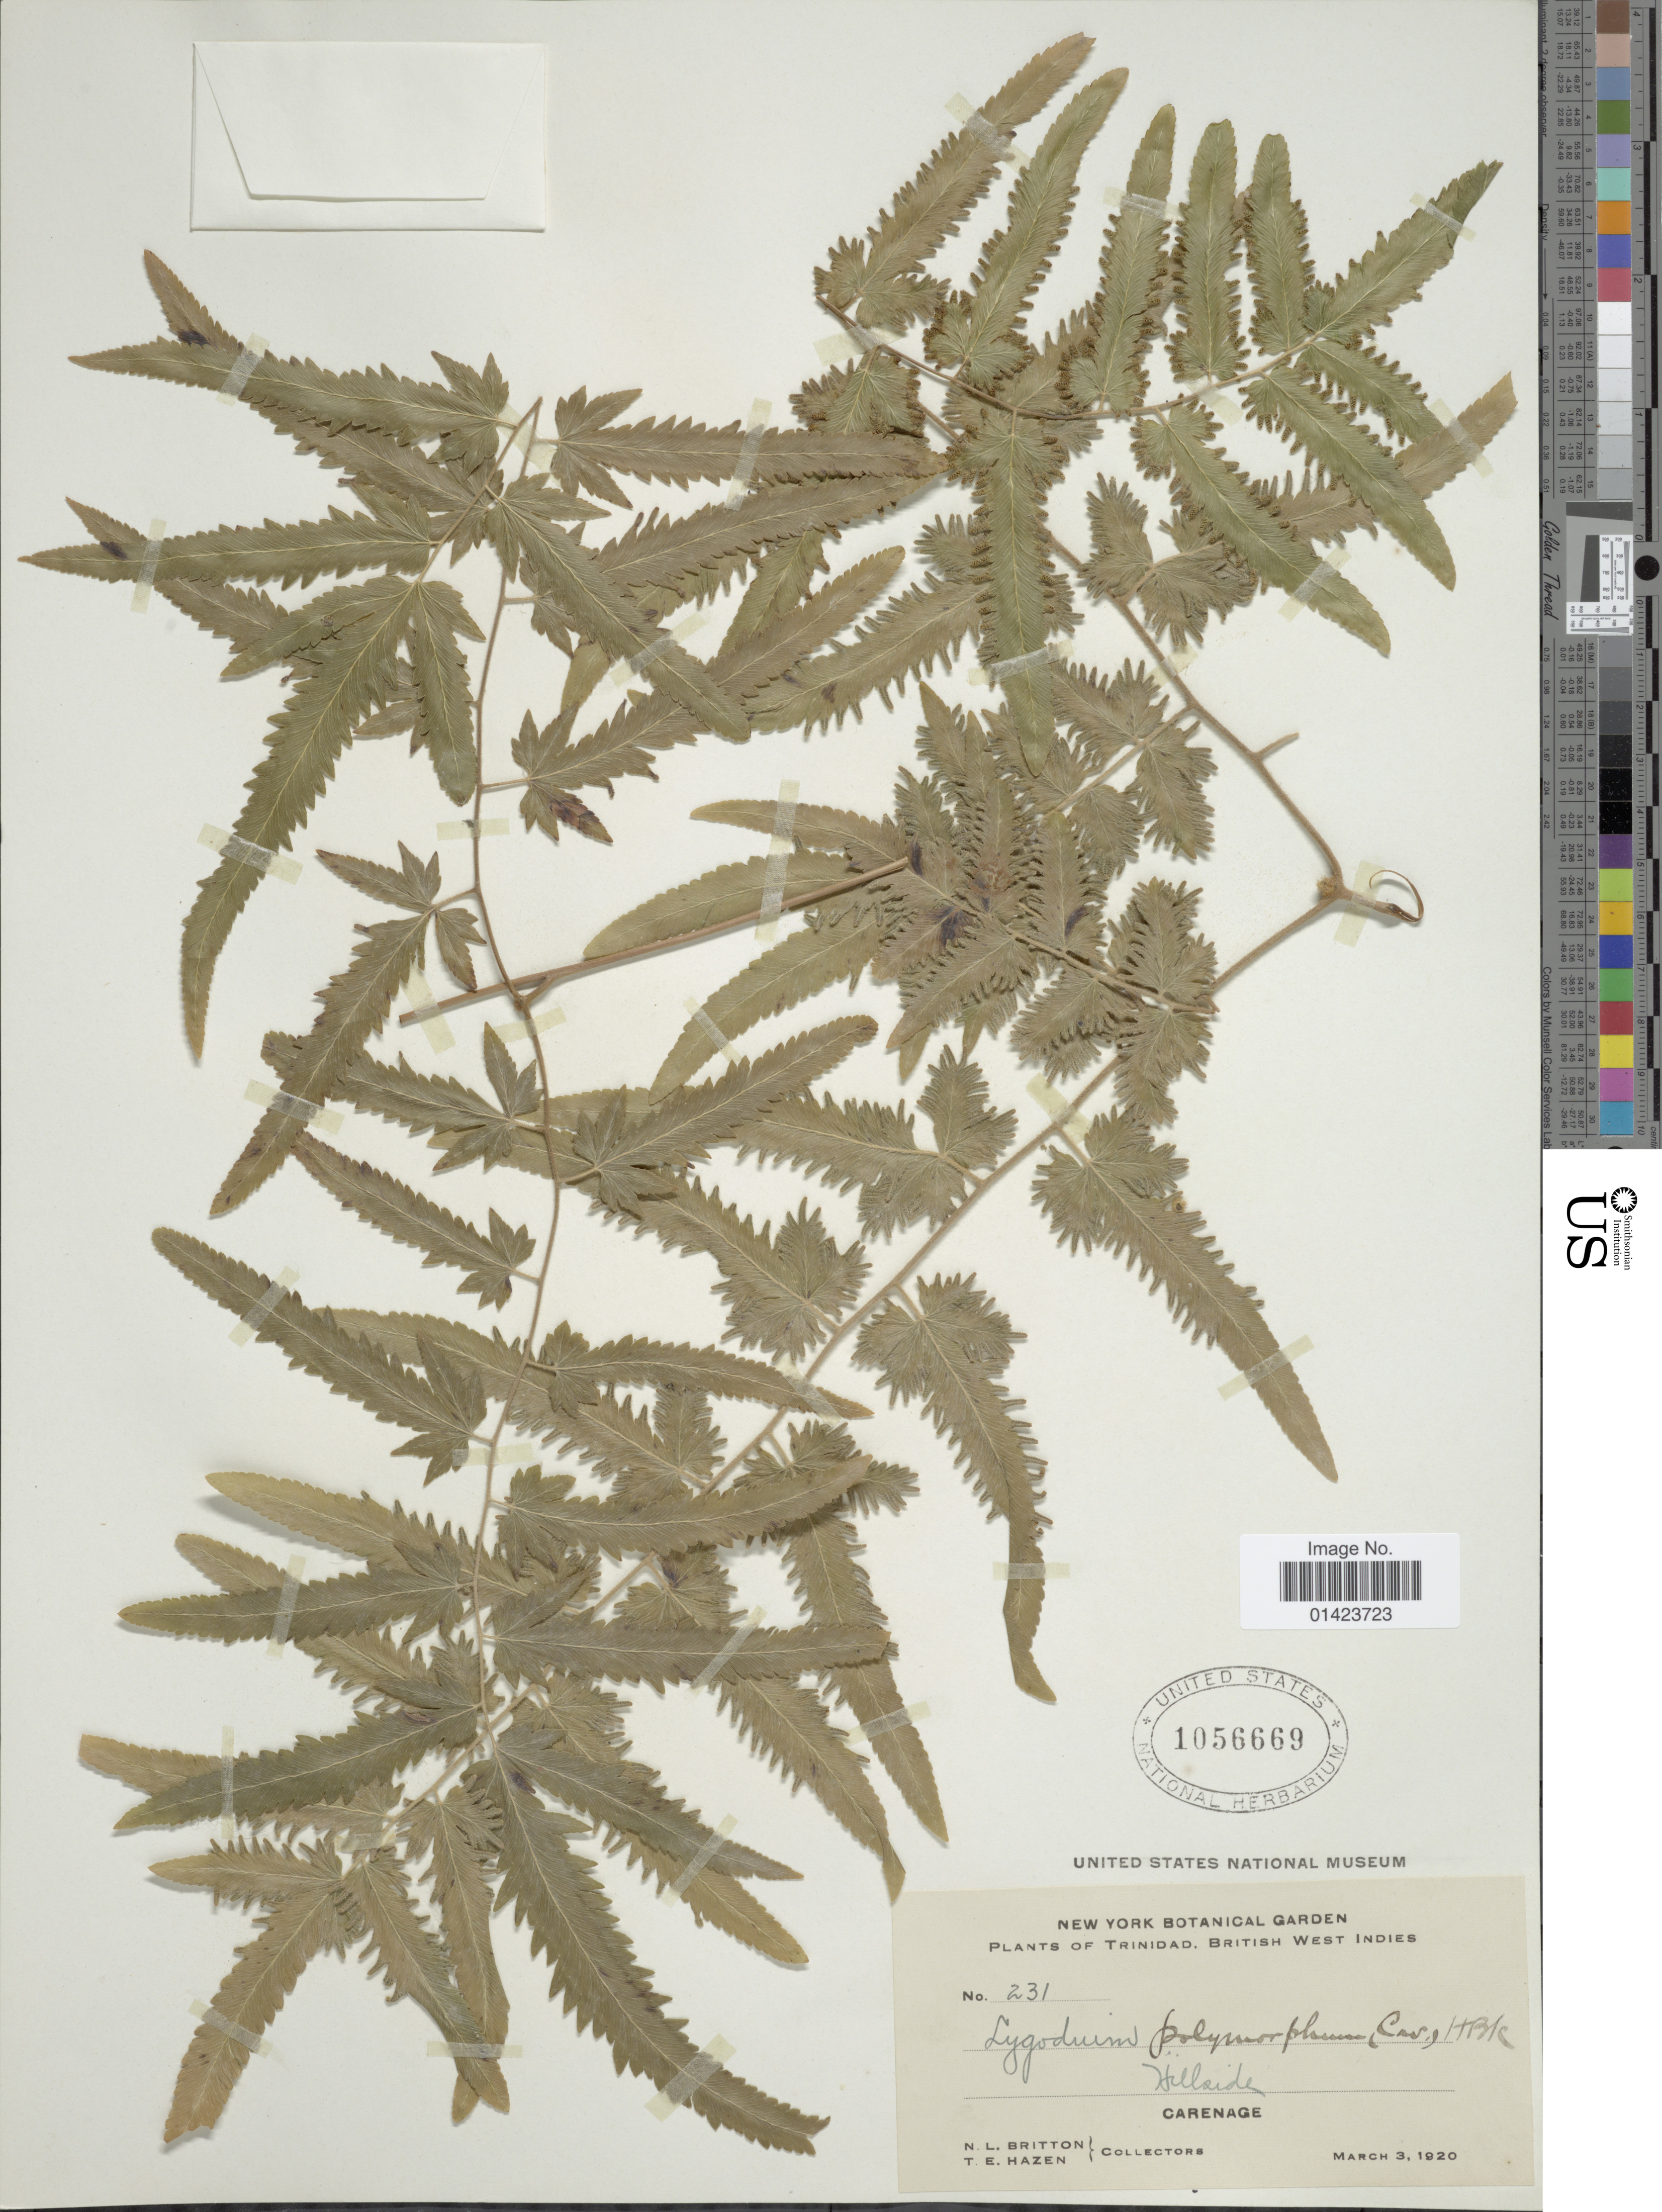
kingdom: Plantae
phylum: Tracheophyta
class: Polypodiopsida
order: Schizaeales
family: Lygodiaceae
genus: Lygodium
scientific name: Lygodium venustum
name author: Sw.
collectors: N. Britton & T. E. Hazen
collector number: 231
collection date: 1920-03-03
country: Trinidad and Tobago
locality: Trinidad, British West Indies, Hillside, Carenage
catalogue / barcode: US 1056669